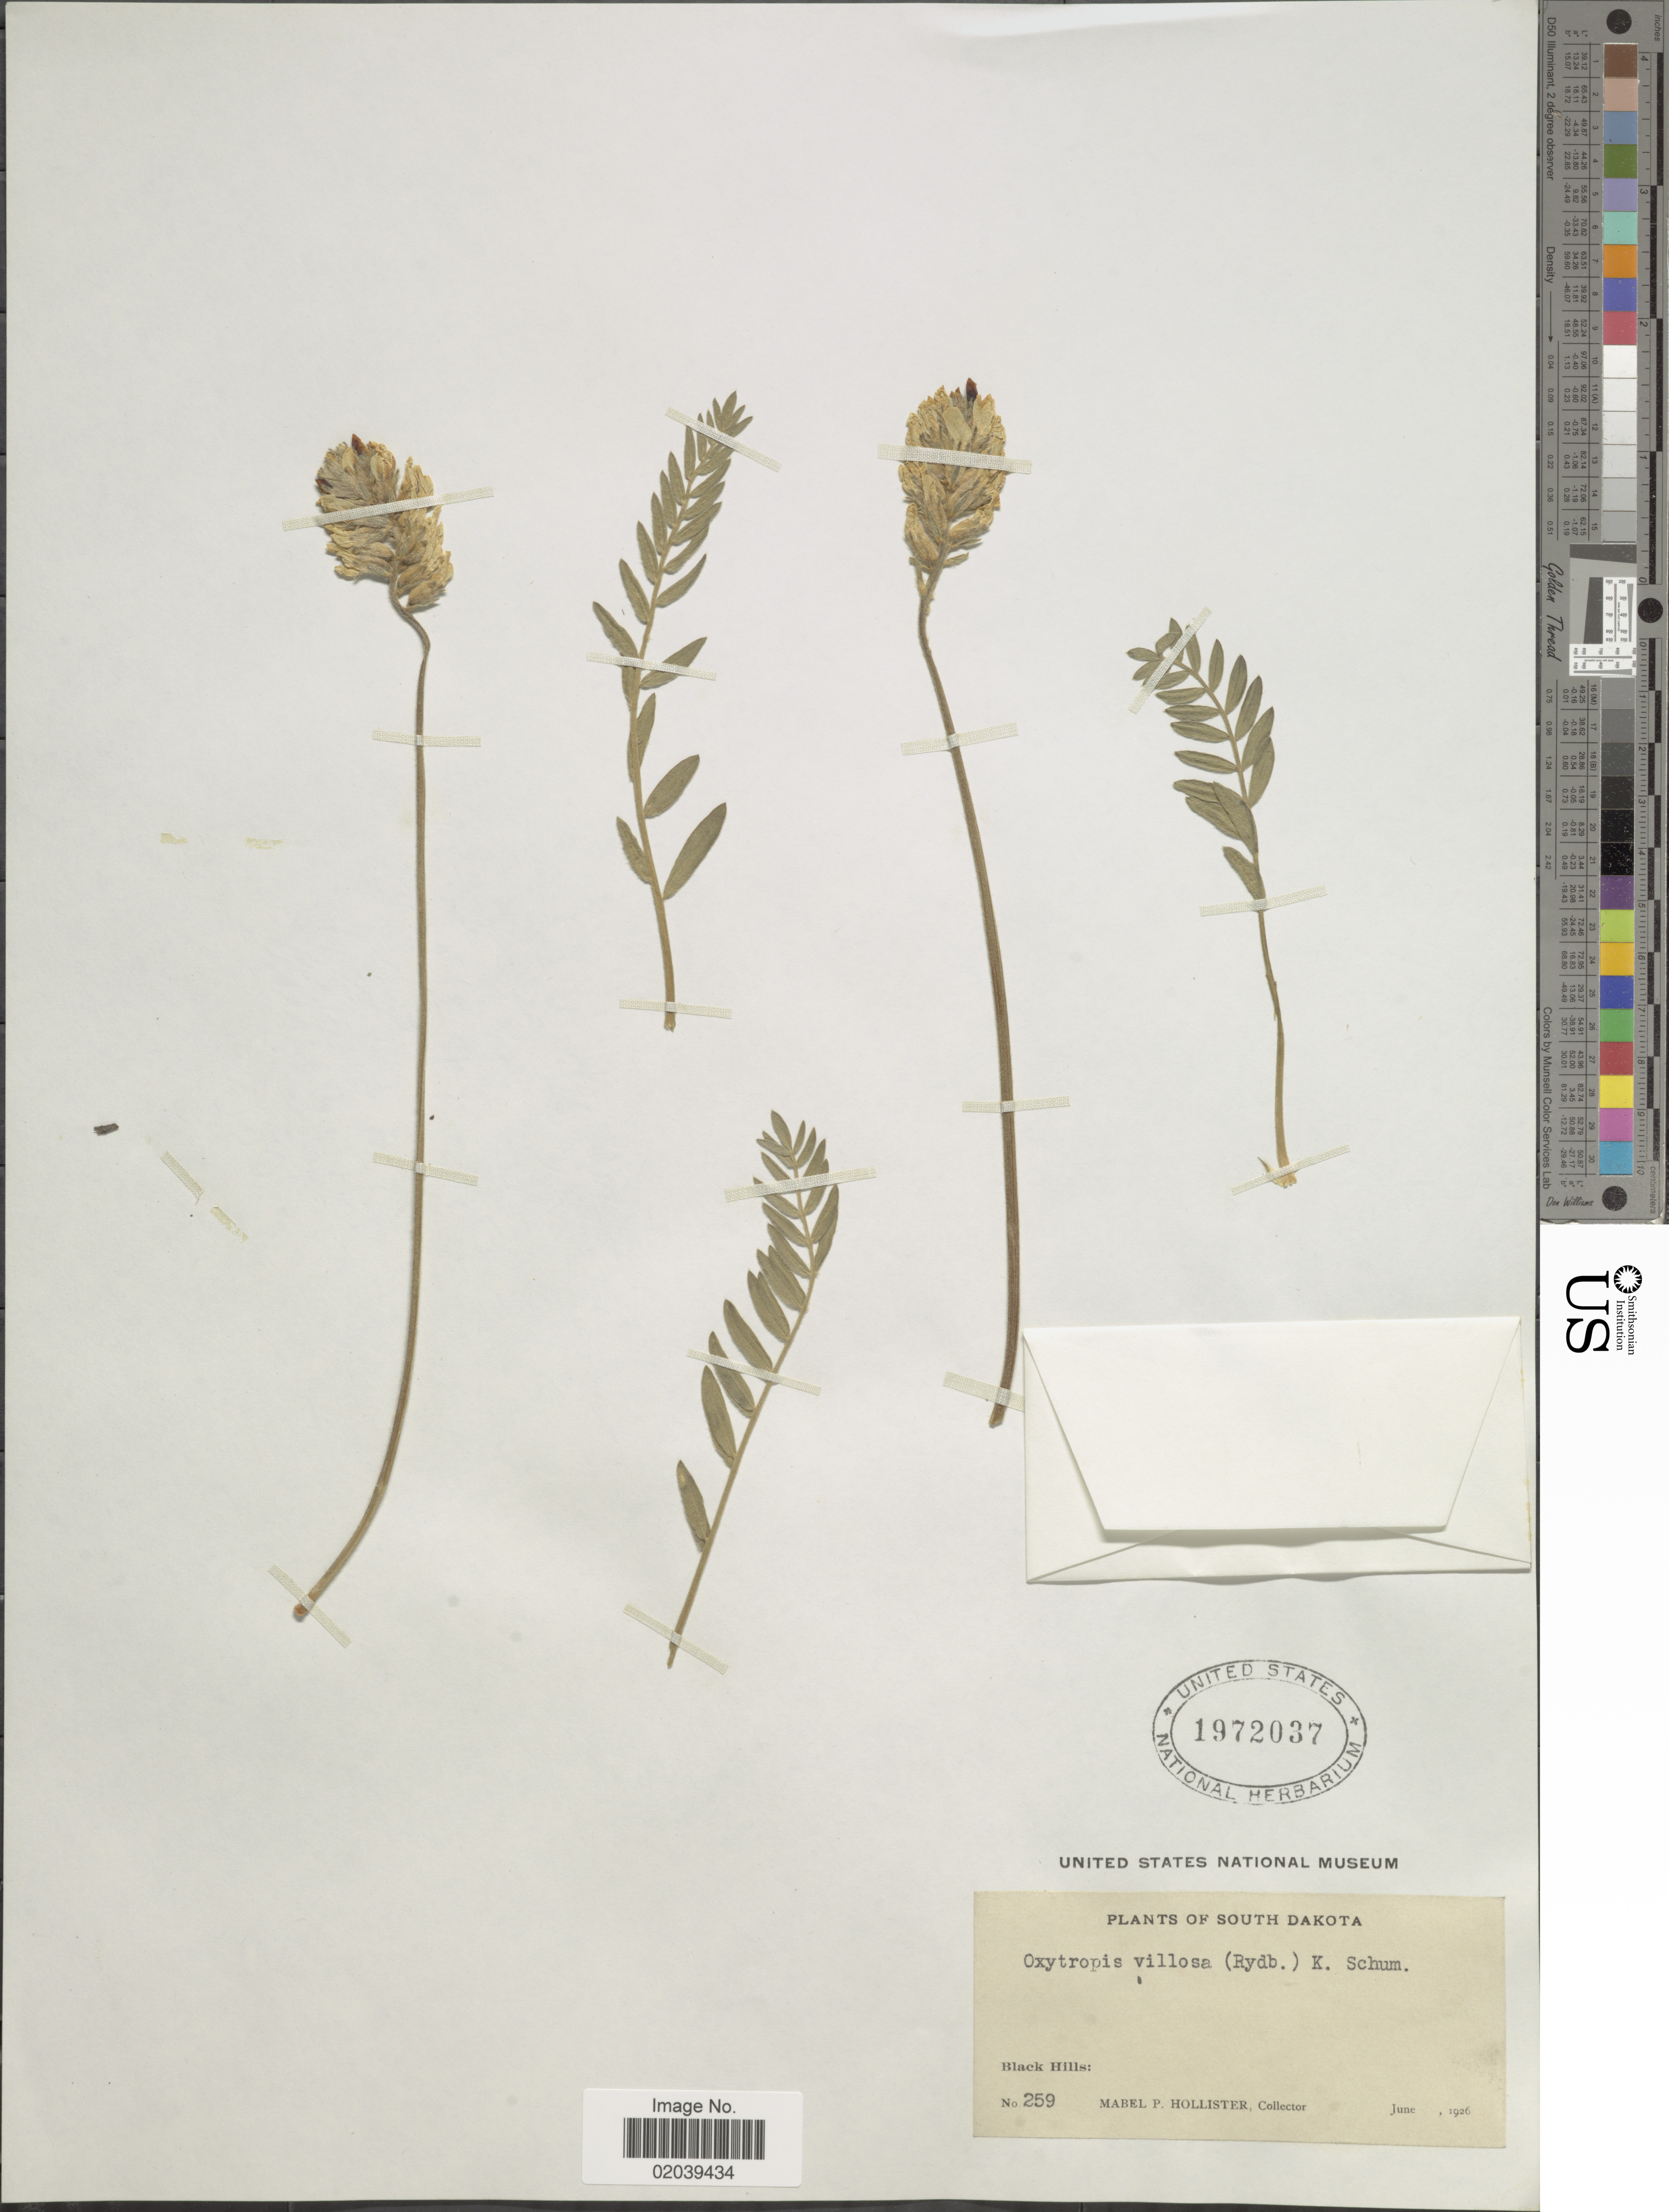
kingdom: Plantae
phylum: Tracheophyta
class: Magnoliopsida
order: Fabales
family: Fabaceae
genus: Oxytropis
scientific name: Oxytropis campestris var. gracilis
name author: (A. Nelson) Barneby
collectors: M. Hollister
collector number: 259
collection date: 1926-06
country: United States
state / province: South Dakota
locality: Black Hills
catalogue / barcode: US 1972037